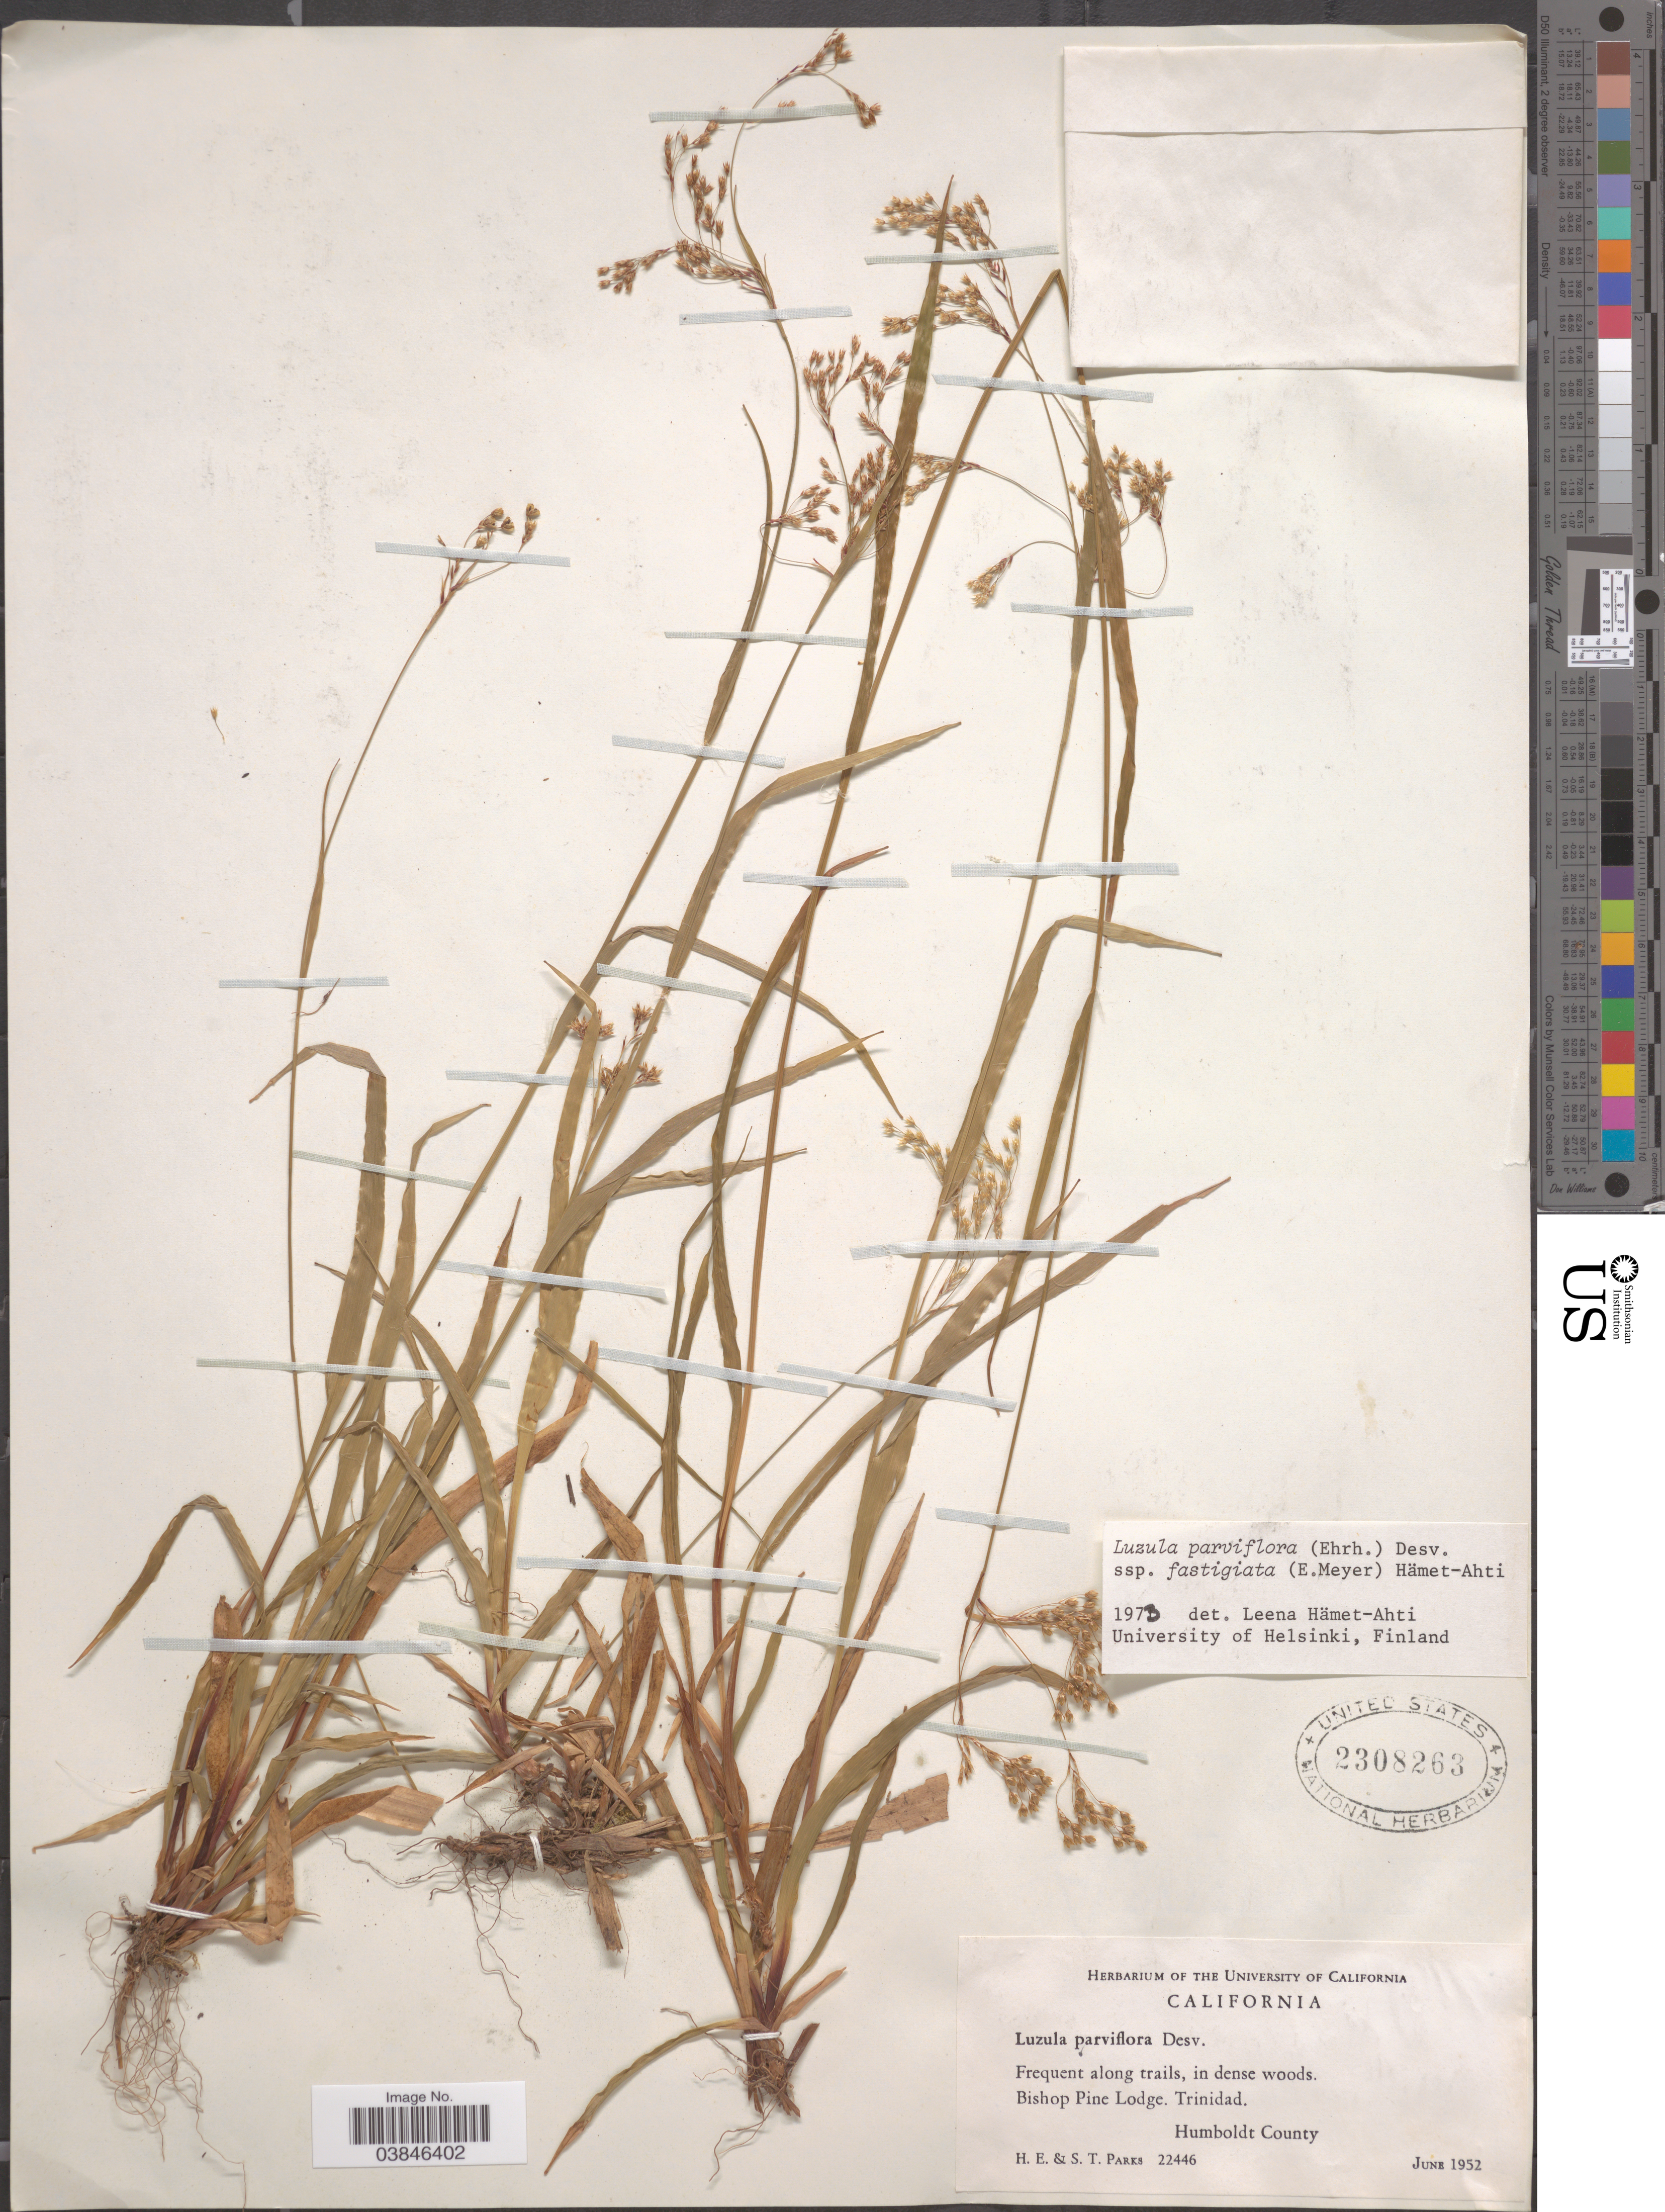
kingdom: Plantae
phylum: Tracheophyta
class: Liliopsida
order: Poales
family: Juncaceae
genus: Luzula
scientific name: Luzula parviflora subsp. fastigiata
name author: Buchenau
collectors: H. E. Parks & S. Parks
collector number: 22446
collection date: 1952-06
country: United States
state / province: California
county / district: Humboldt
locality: Bishop Pine Lodge. Trinidad. Humboldt County.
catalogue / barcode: US 2308263